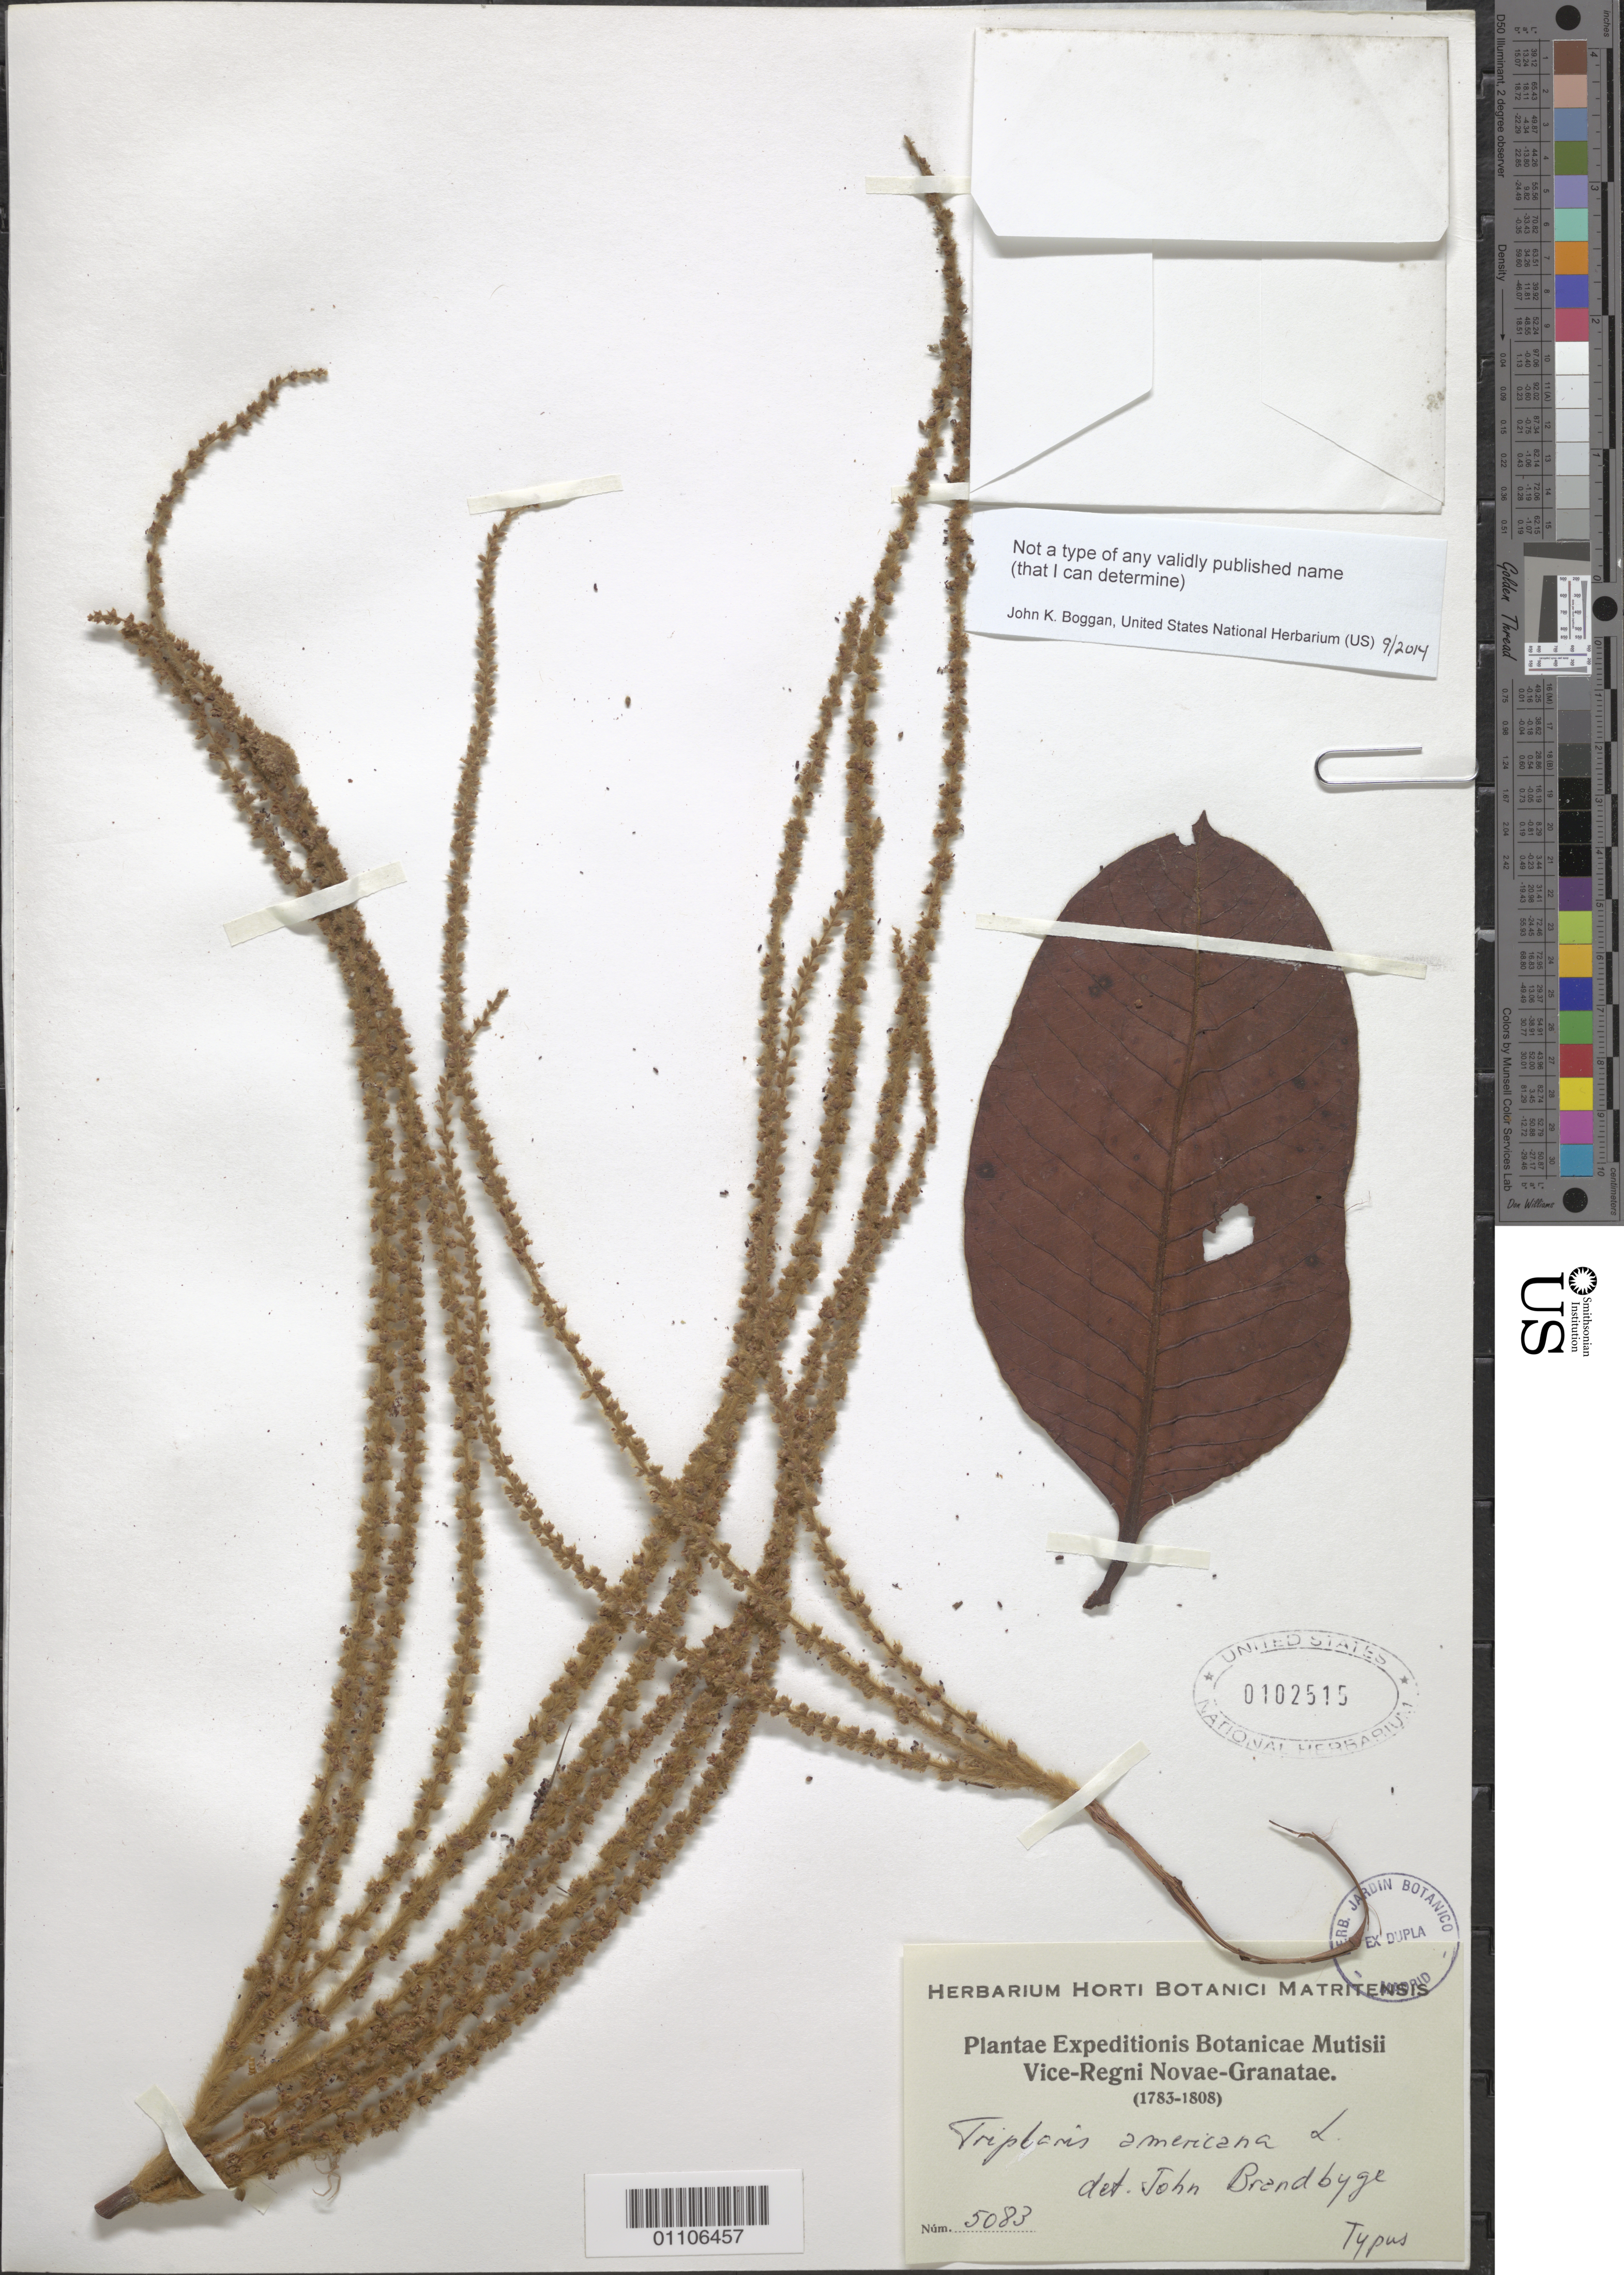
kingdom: Plantae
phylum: Tracheophyta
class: Magnoliopsida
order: Caryophyllales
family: Polygonaceae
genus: Triplaris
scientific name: Triplaris americana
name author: L.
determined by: Brandbyge, J.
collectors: J. C. B. Mutis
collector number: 5083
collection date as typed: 1783-1808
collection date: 1783/1808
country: Colombia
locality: Plantae Expeditionis Botanicae Mutisii Vice-Regni Novae-Granatae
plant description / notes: Specimen annotated "Typus", but not a type of Triplaris americana L. (1759) or of any other validly published name. [Mutis 5083 in some herbaria is annotated as "Triplaris latifolia Killip", an ined. name apparently never published.]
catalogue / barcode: US 102515